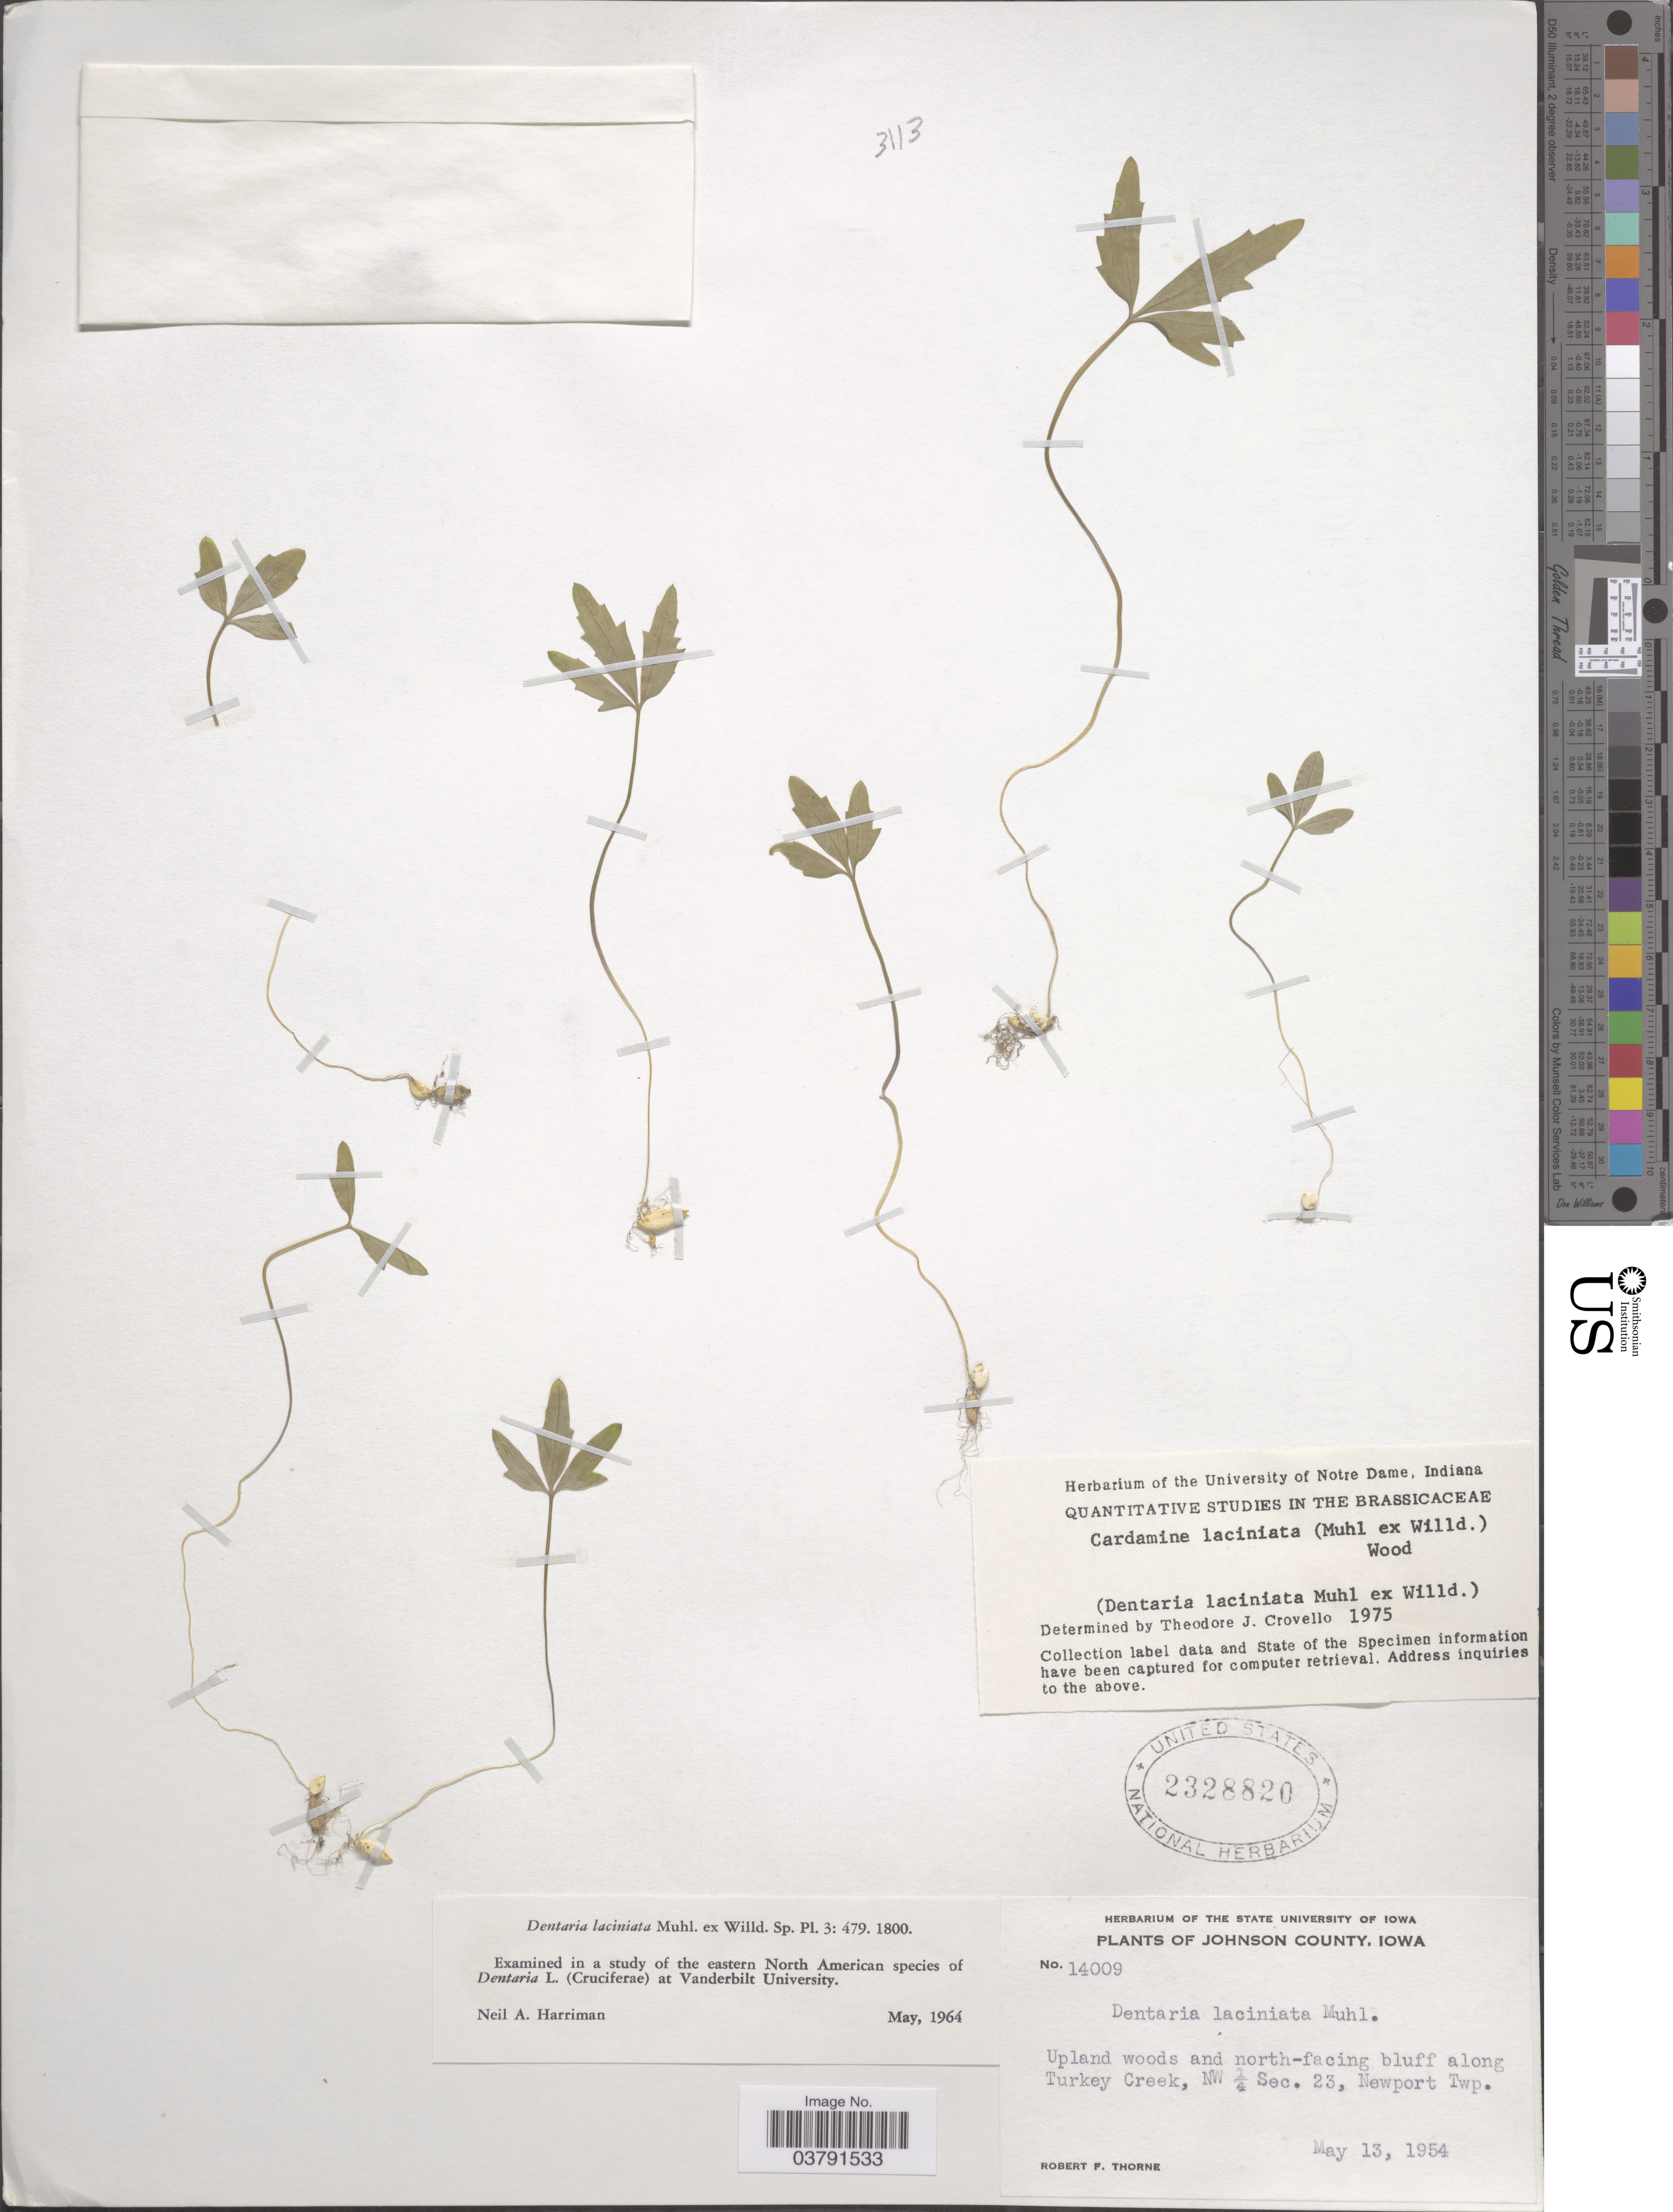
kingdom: Plantae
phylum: Tracheophyta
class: Magnoliopsida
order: Brassicales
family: Brassicaceae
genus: Dentaria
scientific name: Dentaria laciniata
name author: Muhl.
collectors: R. F. Thorne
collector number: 14009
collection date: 1954-05-13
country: United States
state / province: Iowa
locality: Johnson County. Upland woods and north-facing bluff along Turkey Creek, NW ¼ Sec. 23, Newport Twp.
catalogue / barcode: US 2328820